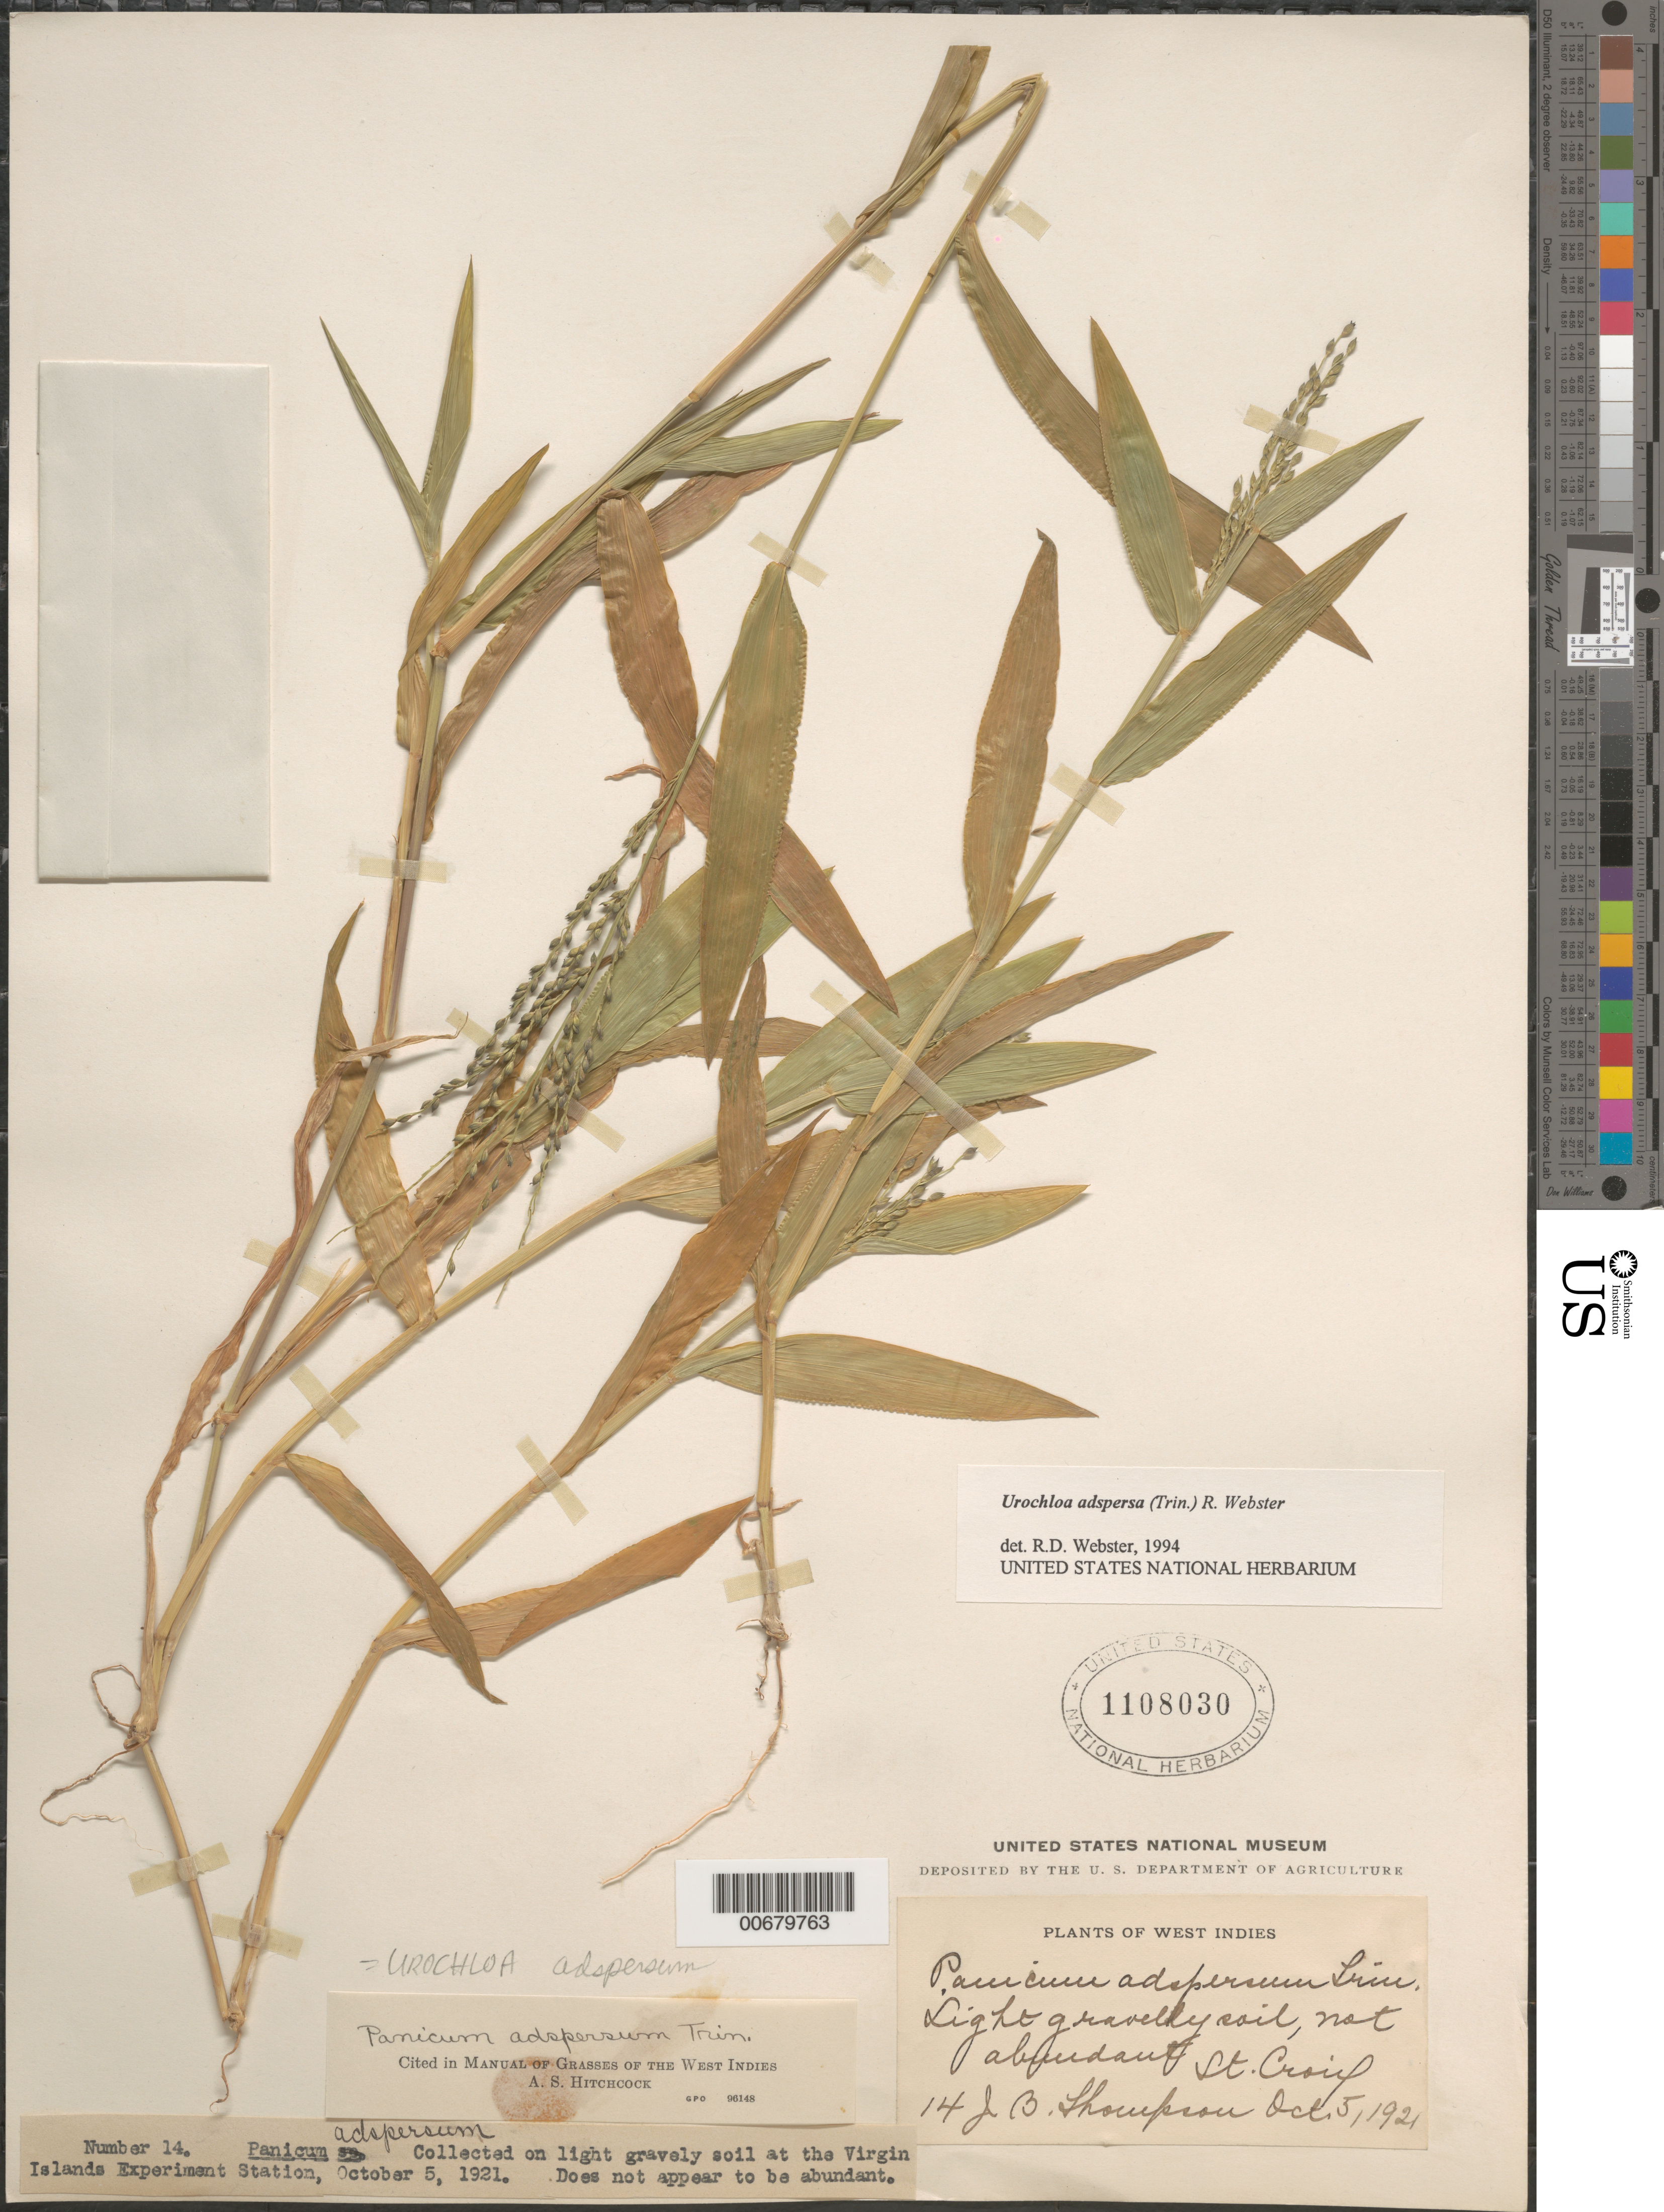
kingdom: Plantae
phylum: Tracheophyta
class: Liliopsida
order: Poales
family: Poaceae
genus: Urochloa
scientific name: Urochloa adspersa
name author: (Trin.) R.D. Webster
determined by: Webster, Robert D.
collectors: J. B. Thompson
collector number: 14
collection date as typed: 05 Oct 1921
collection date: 1921-10-05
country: U.S. Virgin Islands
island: St. Croix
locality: Virgin Islands Exp. Station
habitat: Light gravely soil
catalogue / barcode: US 1108030